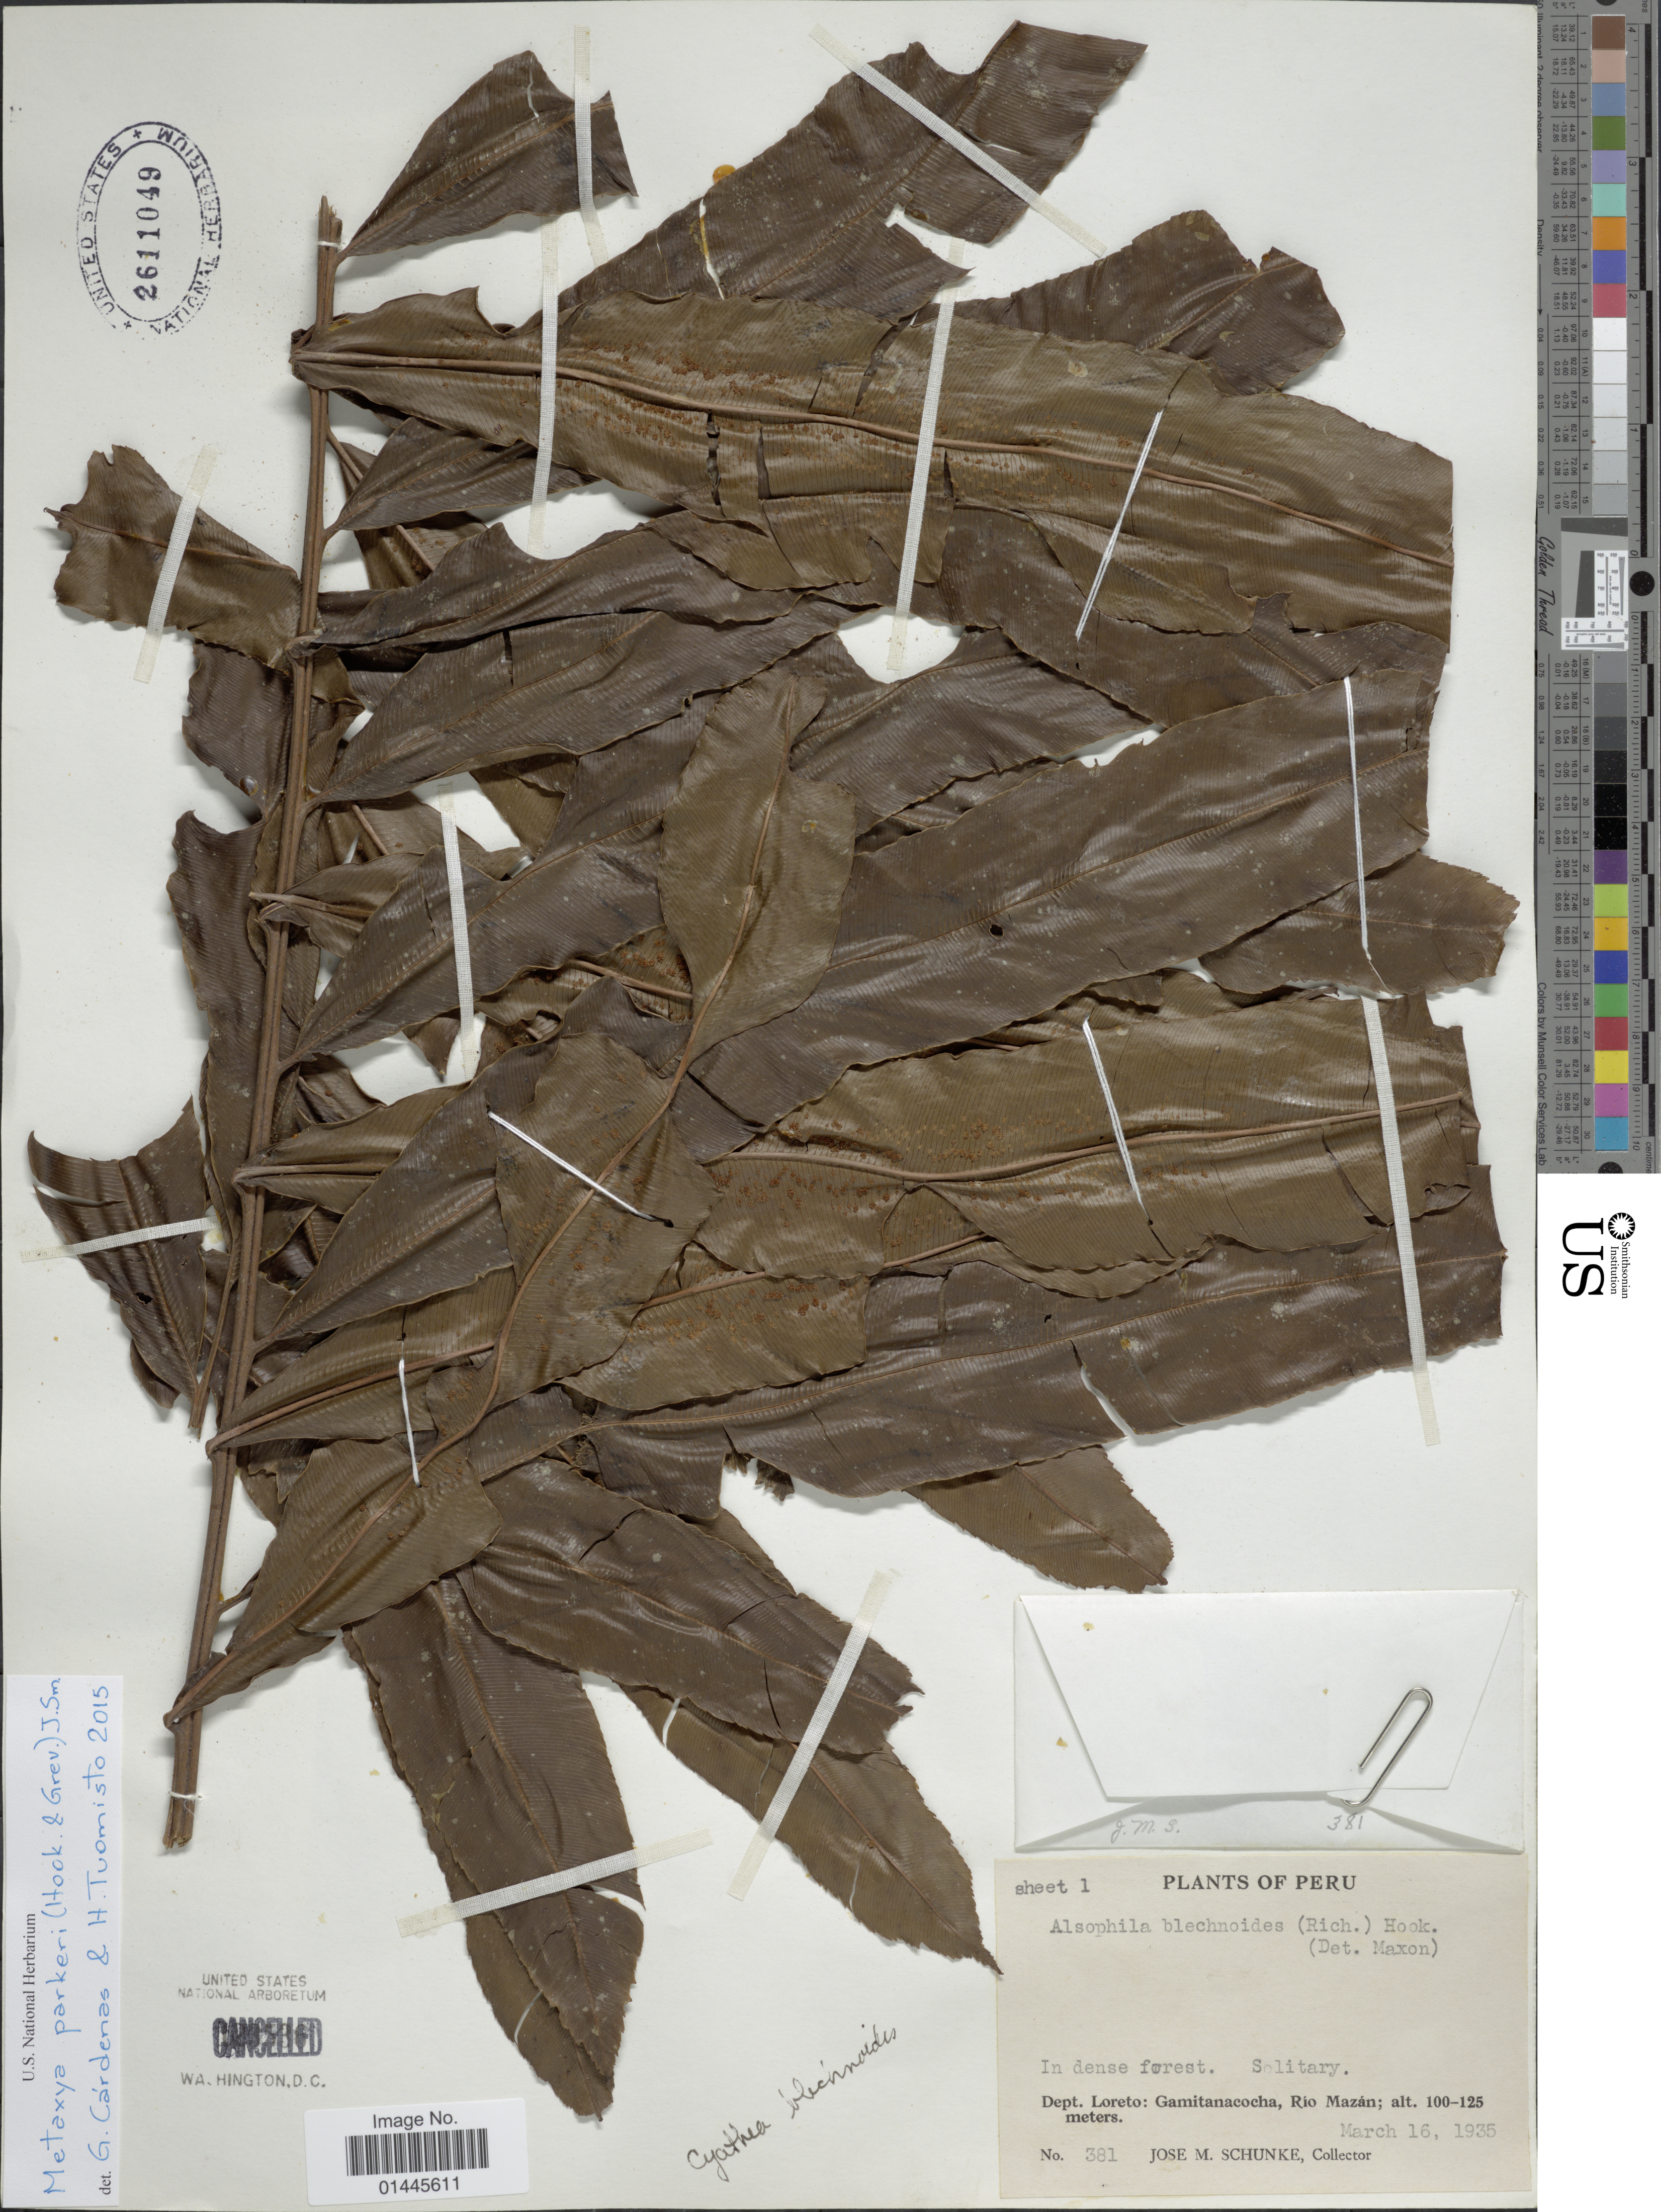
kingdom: Plantae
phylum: Tracheophyta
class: Polypodiopsida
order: Cyatheales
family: Metaxyaceae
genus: Metaxya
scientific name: Metaxya parkeri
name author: (Hook. & Grev.) J. Sm.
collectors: J. M. Schunke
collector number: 381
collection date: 1935-03-16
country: Peru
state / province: Loreto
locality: Gamitanacocha, Rio Mazan.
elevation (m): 100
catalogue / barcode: US 2611049